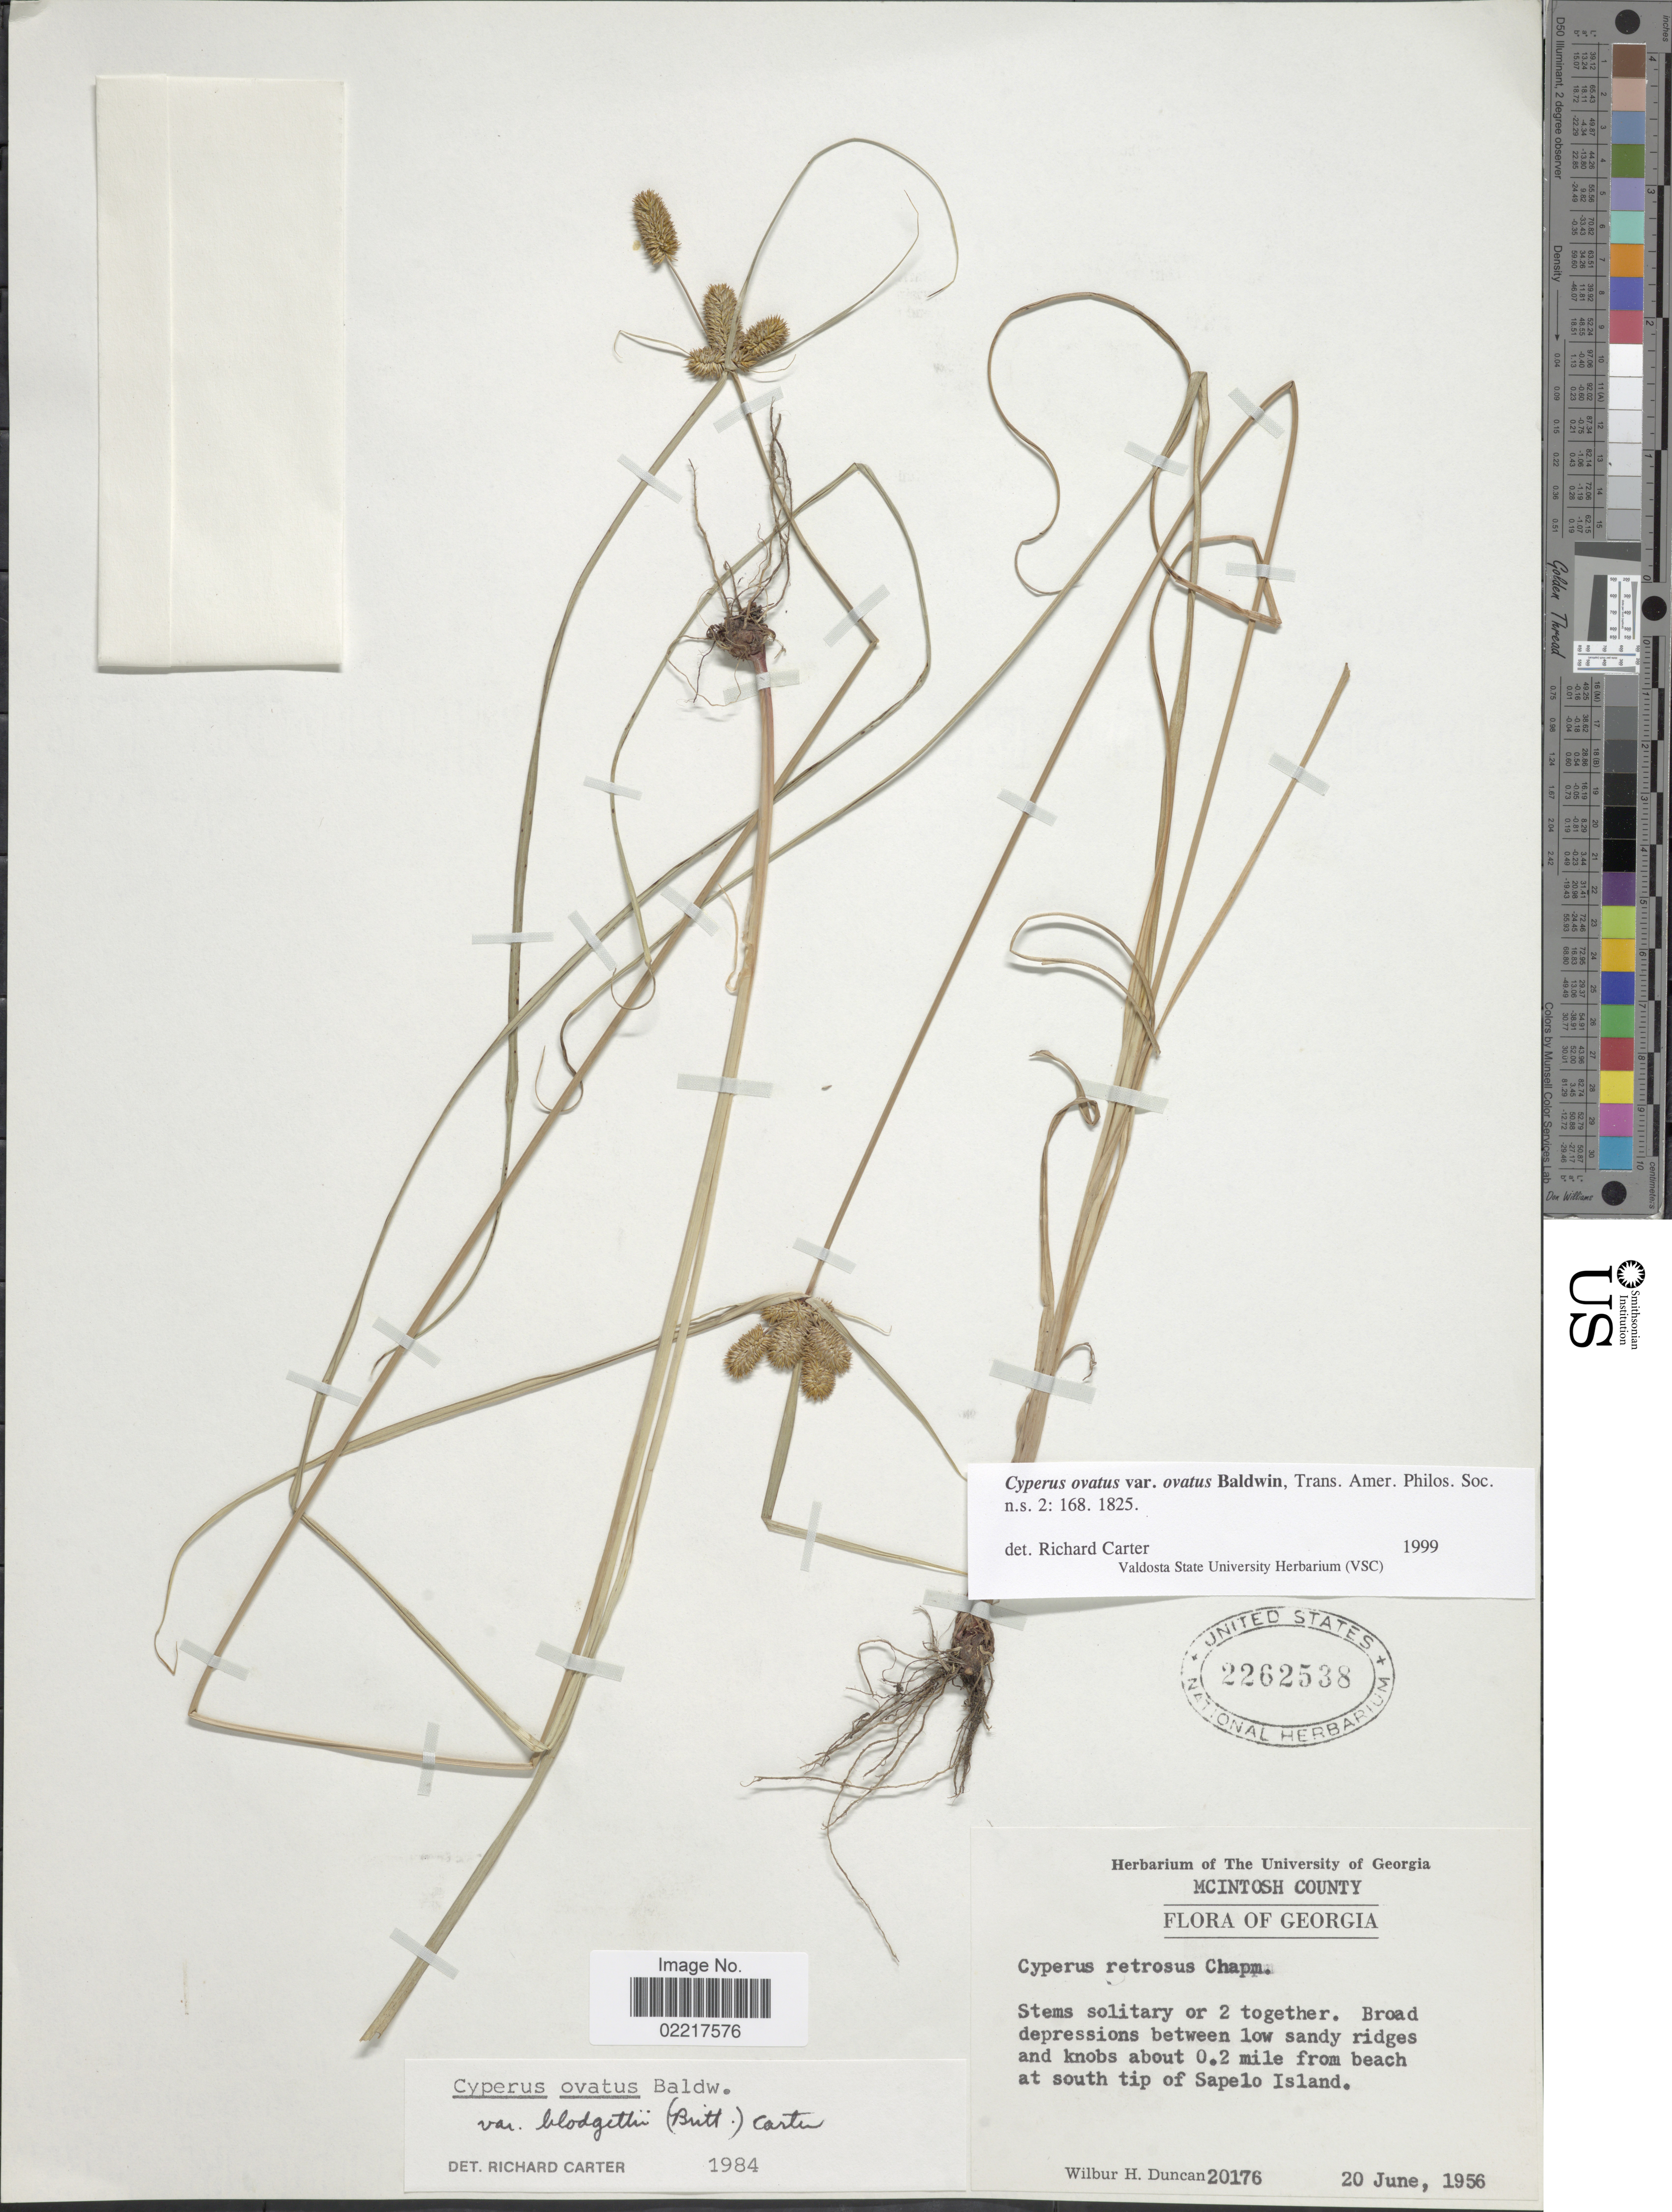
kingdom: Plantae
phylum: Tracheophyta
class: Liliopsida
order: Poales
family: Cyperaceae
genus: Cyperus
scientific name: Cyperus ovatus var. ovatus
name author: Baldwin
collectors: W. H. Duncan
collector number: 20176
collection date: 1956-06-20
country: United States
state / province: Georgia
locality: McIntosh County, Broad depressions between low sandy ridges and knobs about 0.2 mile from beach at south tip of Sapelo Island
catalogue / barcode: US 2262538